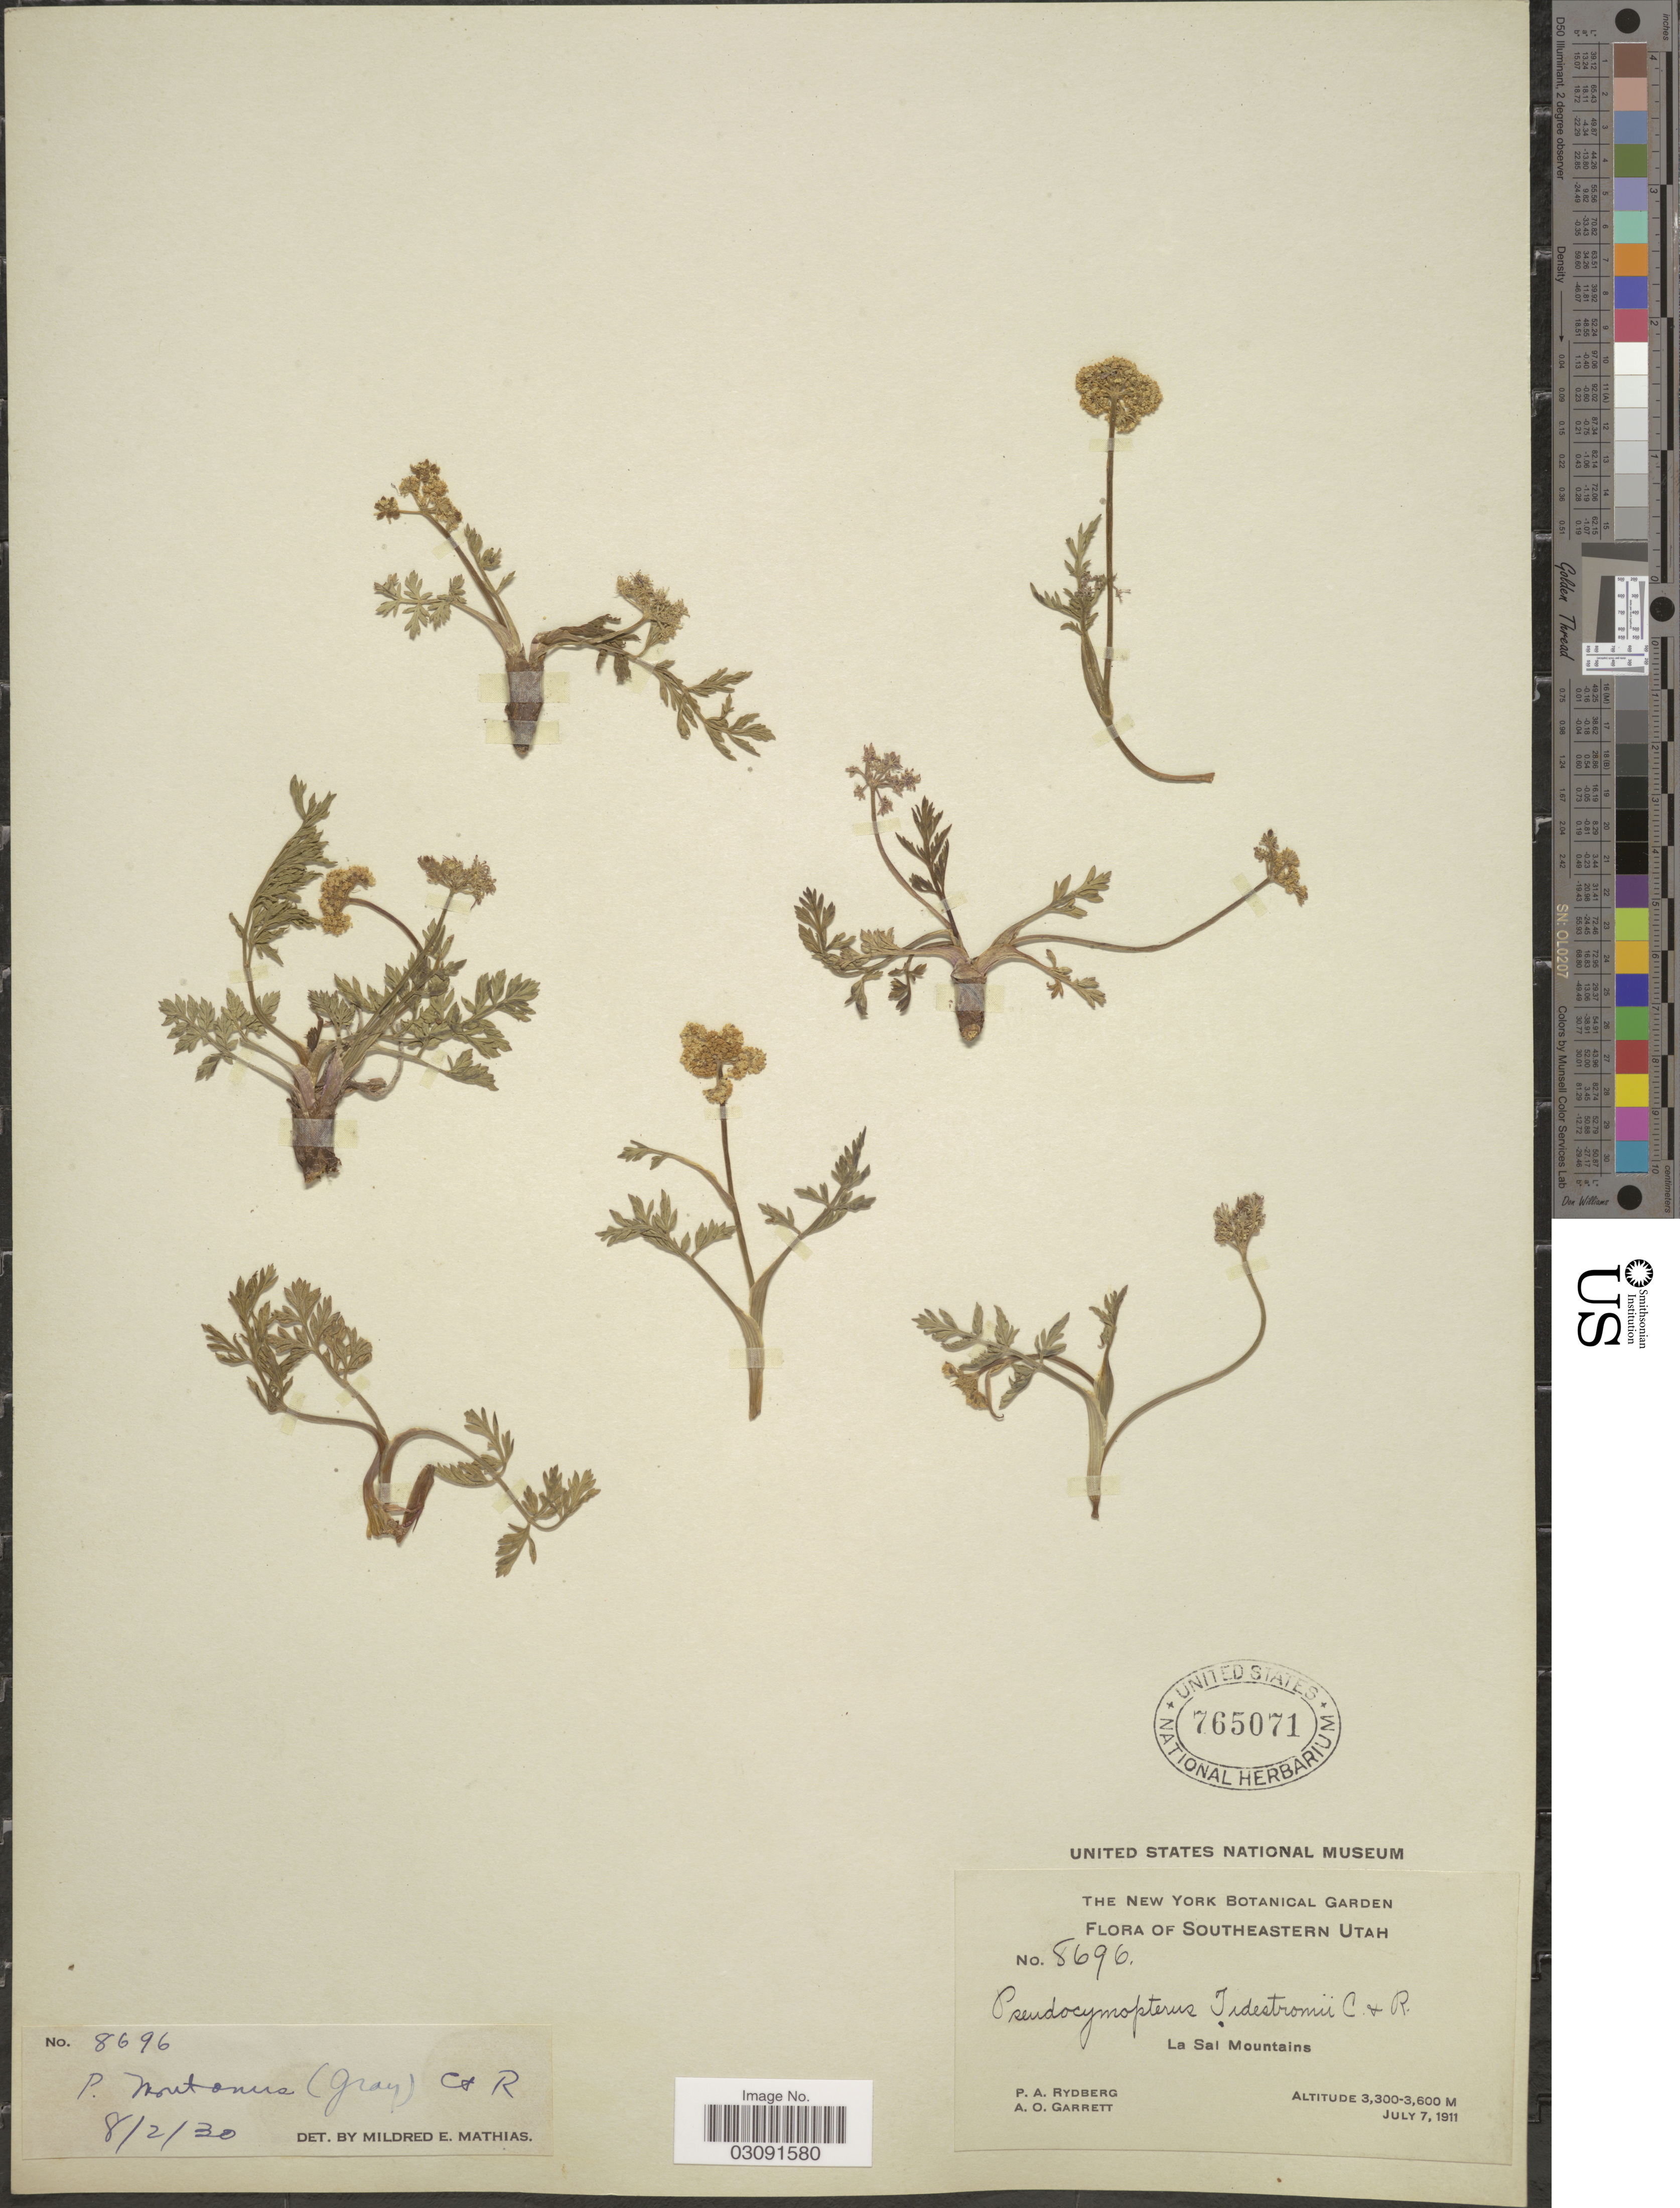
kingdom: Plantae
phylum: Tracheophyta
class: Magnoliopsida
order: Apiales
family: Apiaceae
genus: Pseudocymopterus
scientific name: Pseudocymopterus montanus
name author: (A. Gray) J.M. Coult. & Rose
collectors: P. A. Rydberg & A. O. Garrett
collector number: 8696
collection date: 1911-07-07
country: United States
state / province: Utah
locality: Southeastern Utah, La Sal Mountains.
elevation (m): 3300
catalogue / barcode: US 765071